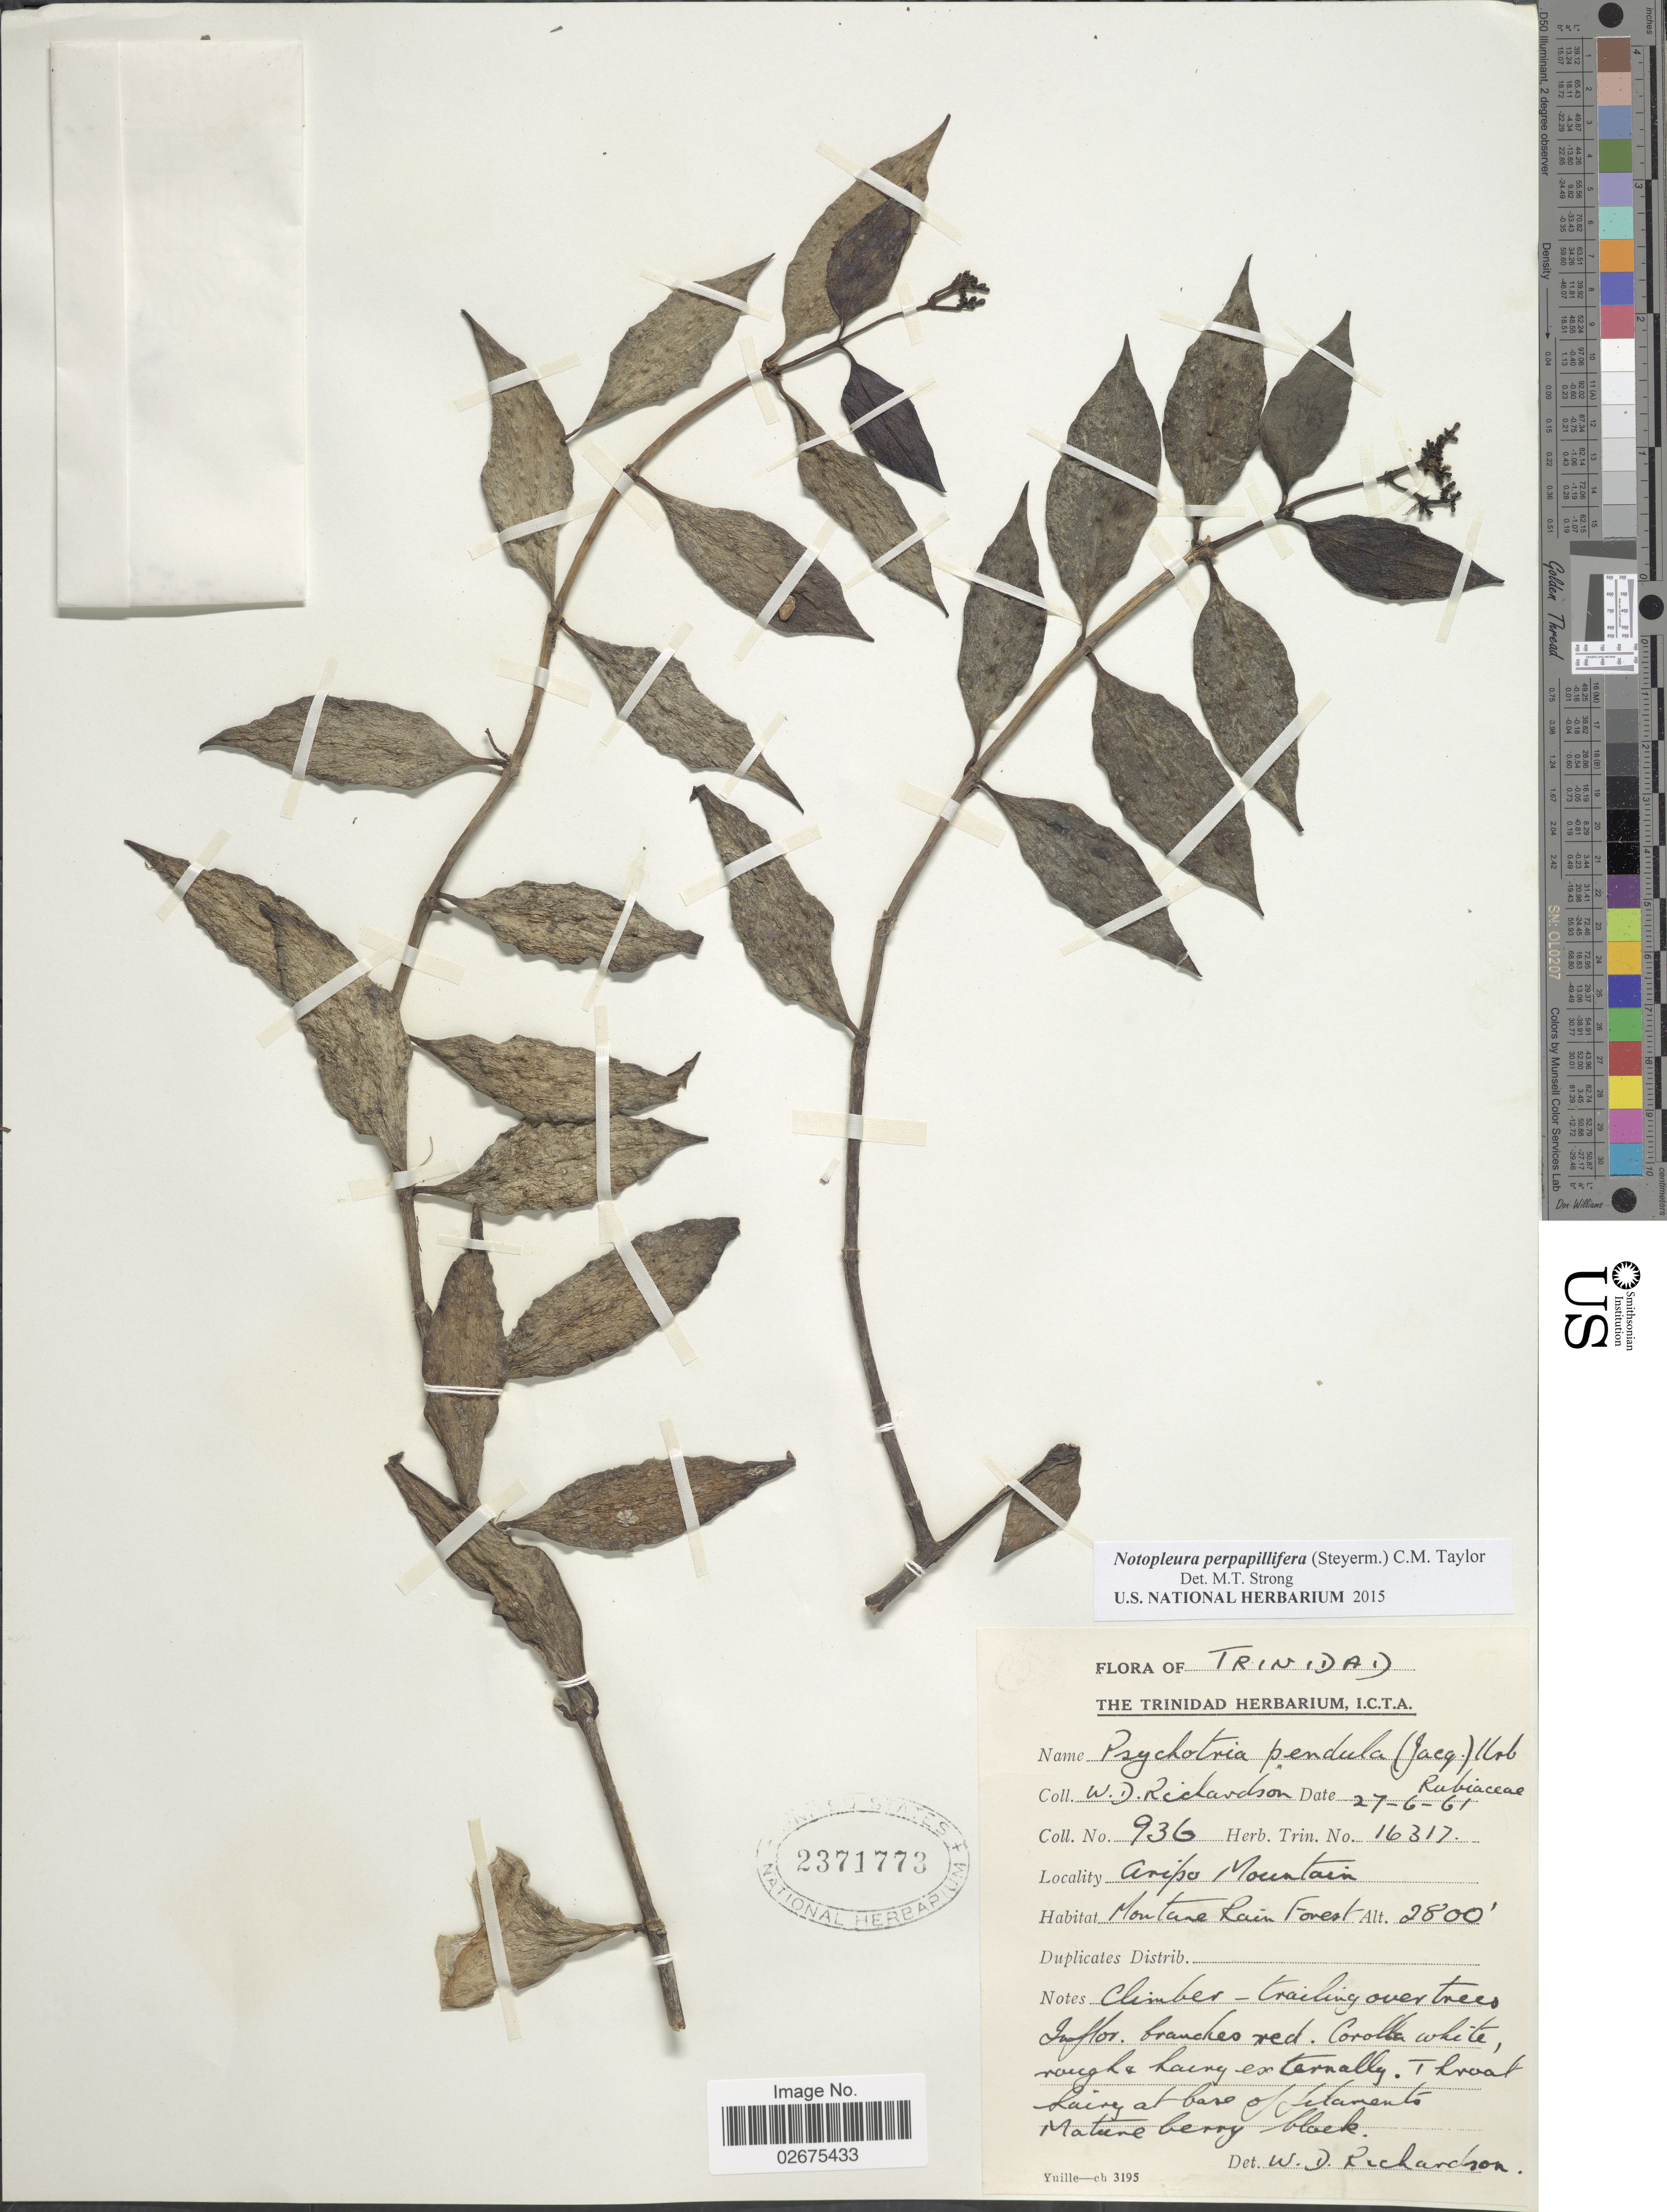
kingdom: Plantae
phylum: Tracheophyta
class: Magnoliopsida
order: Gentianales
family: Rubiaceae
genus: Notopleura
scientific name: Notopleura perpapillifera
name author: (Steyerm.) C.M. Taylor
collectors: W. D. Richardson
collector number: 936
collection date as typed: Transcribed d/m/y: 27/6/61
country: Trinidad and Tobago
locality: Trinidad. Aripo Mountain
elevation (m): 853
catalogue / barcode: US 2371773